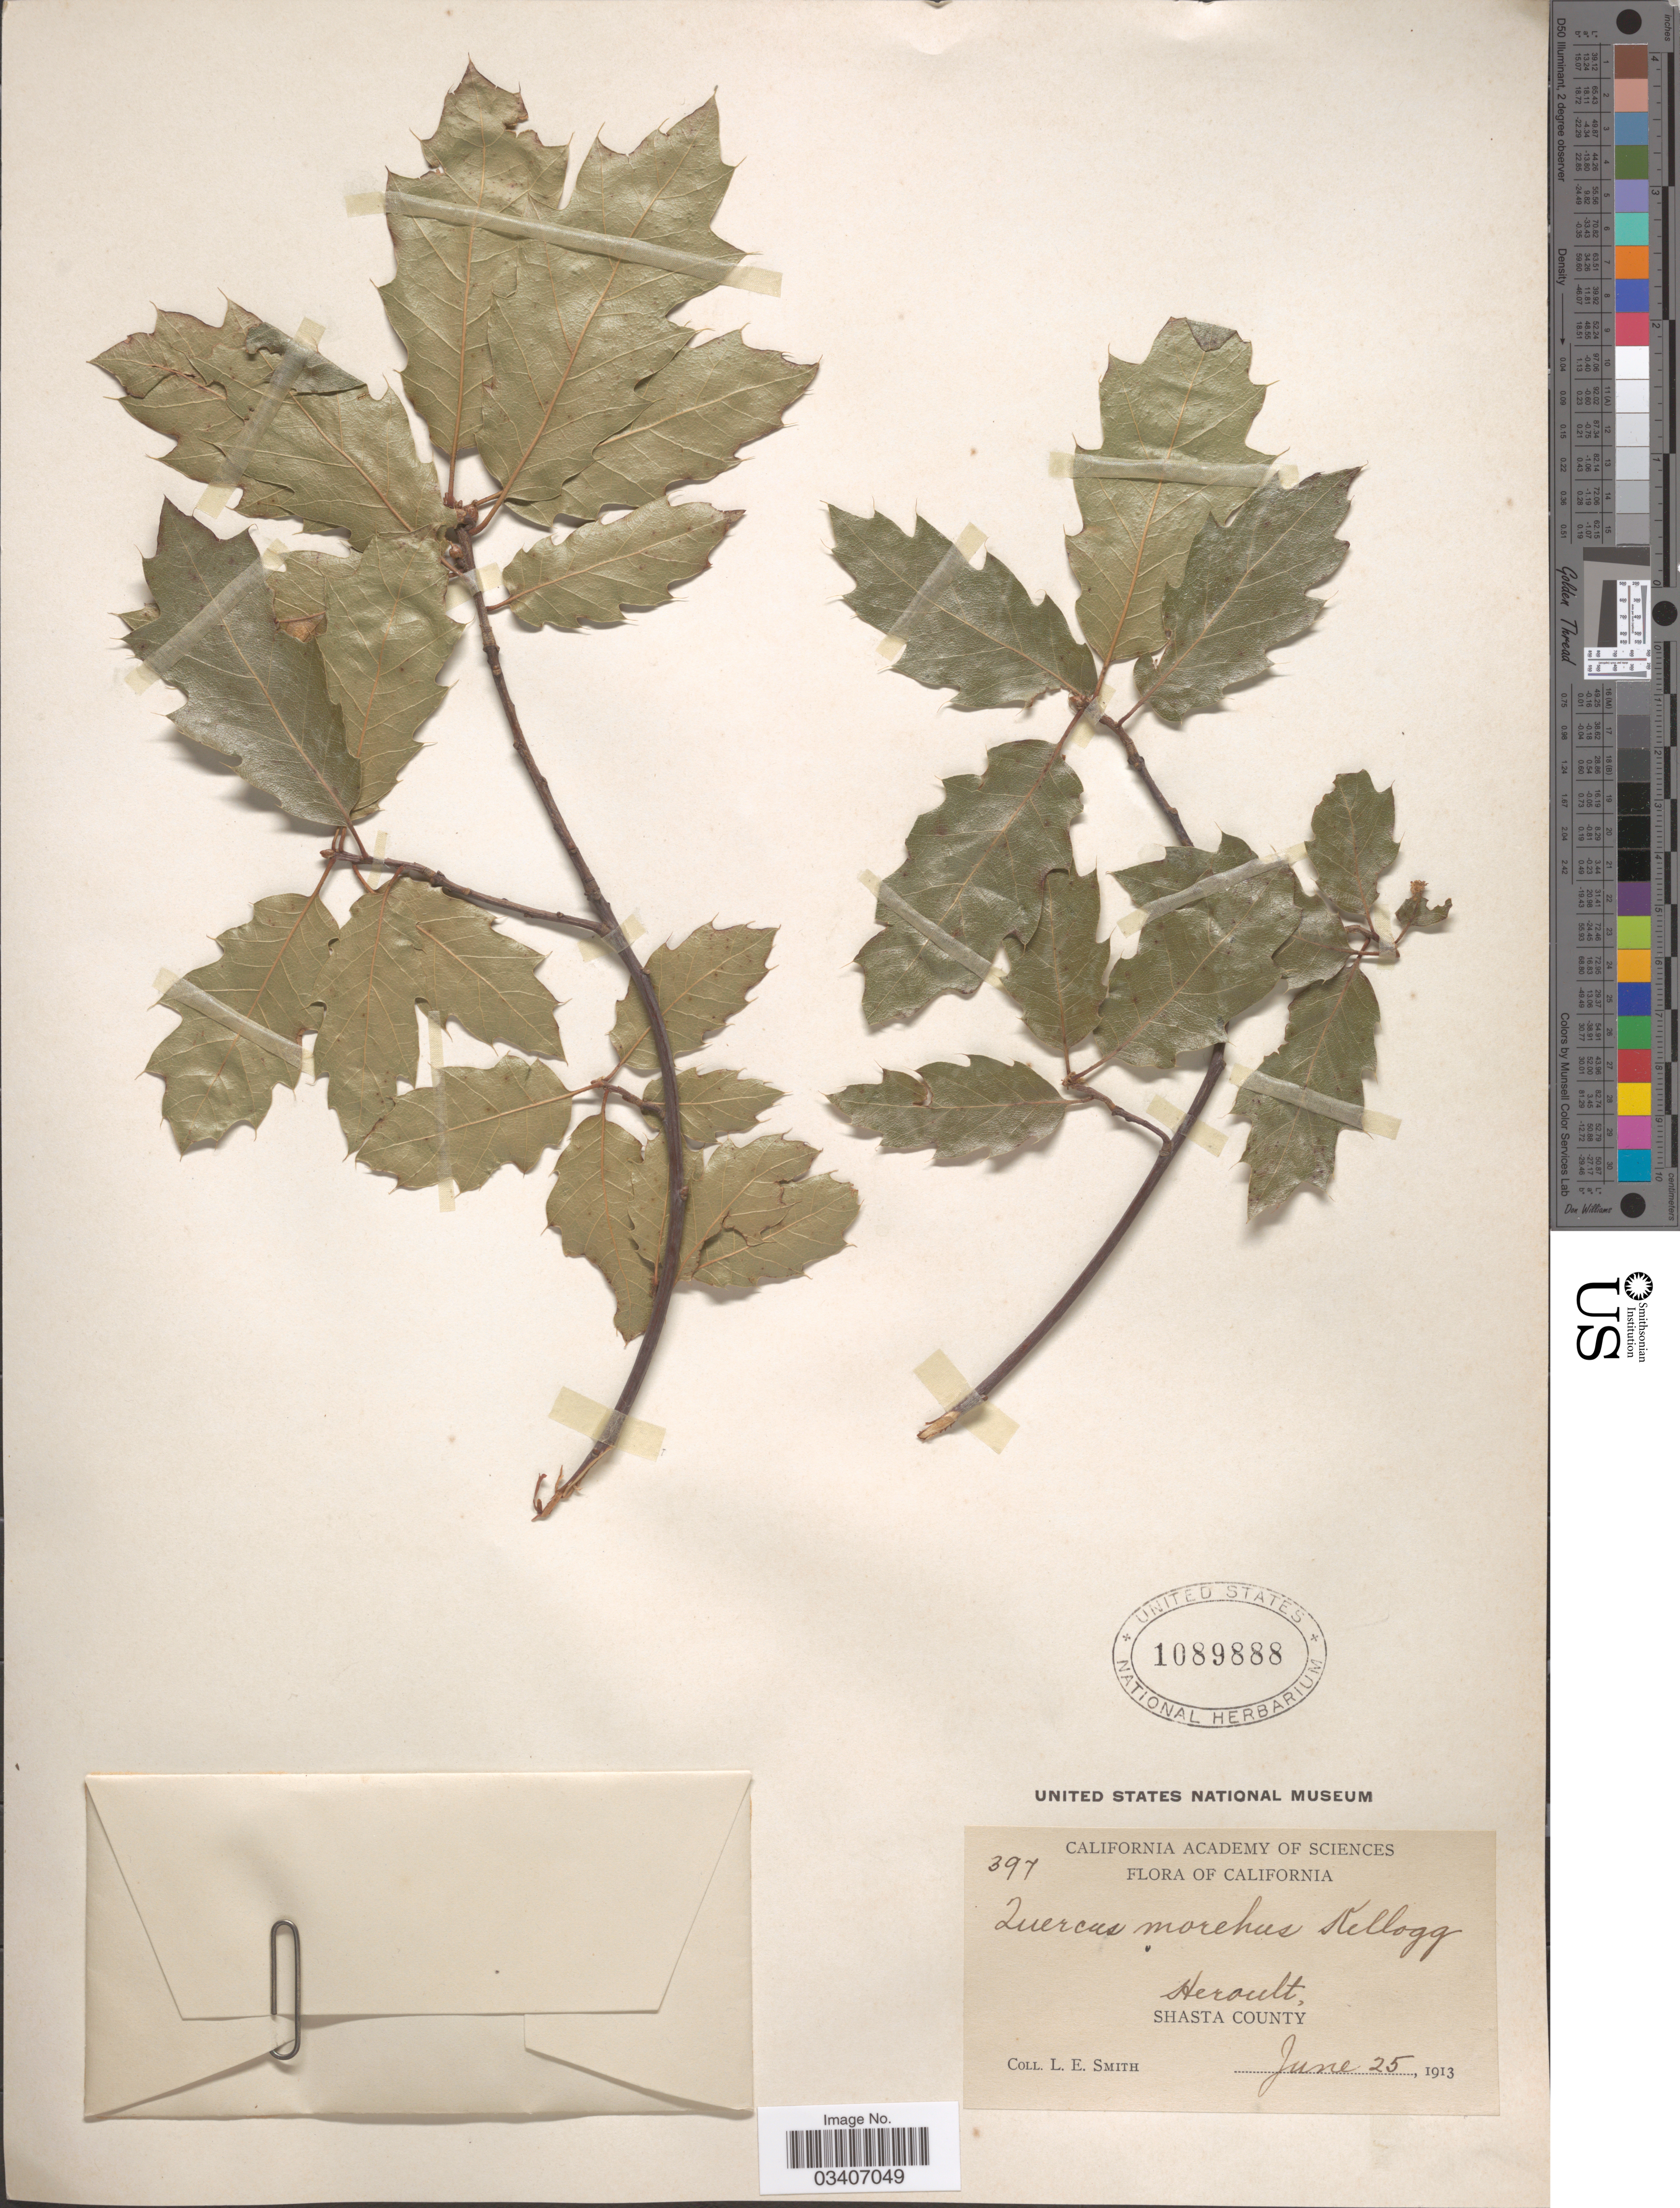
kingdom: Plantae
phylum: Tracheophyta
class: Magnoliopsida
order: Fagales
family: Fagaceae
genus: Quercus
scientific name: Quercus x moreha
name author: Kellogg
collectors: L. E. Smith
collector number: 397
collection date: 1913-06-25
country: United States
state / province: California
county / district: Shasta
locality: Heroult, Shasta County.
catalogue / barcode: US 1089888